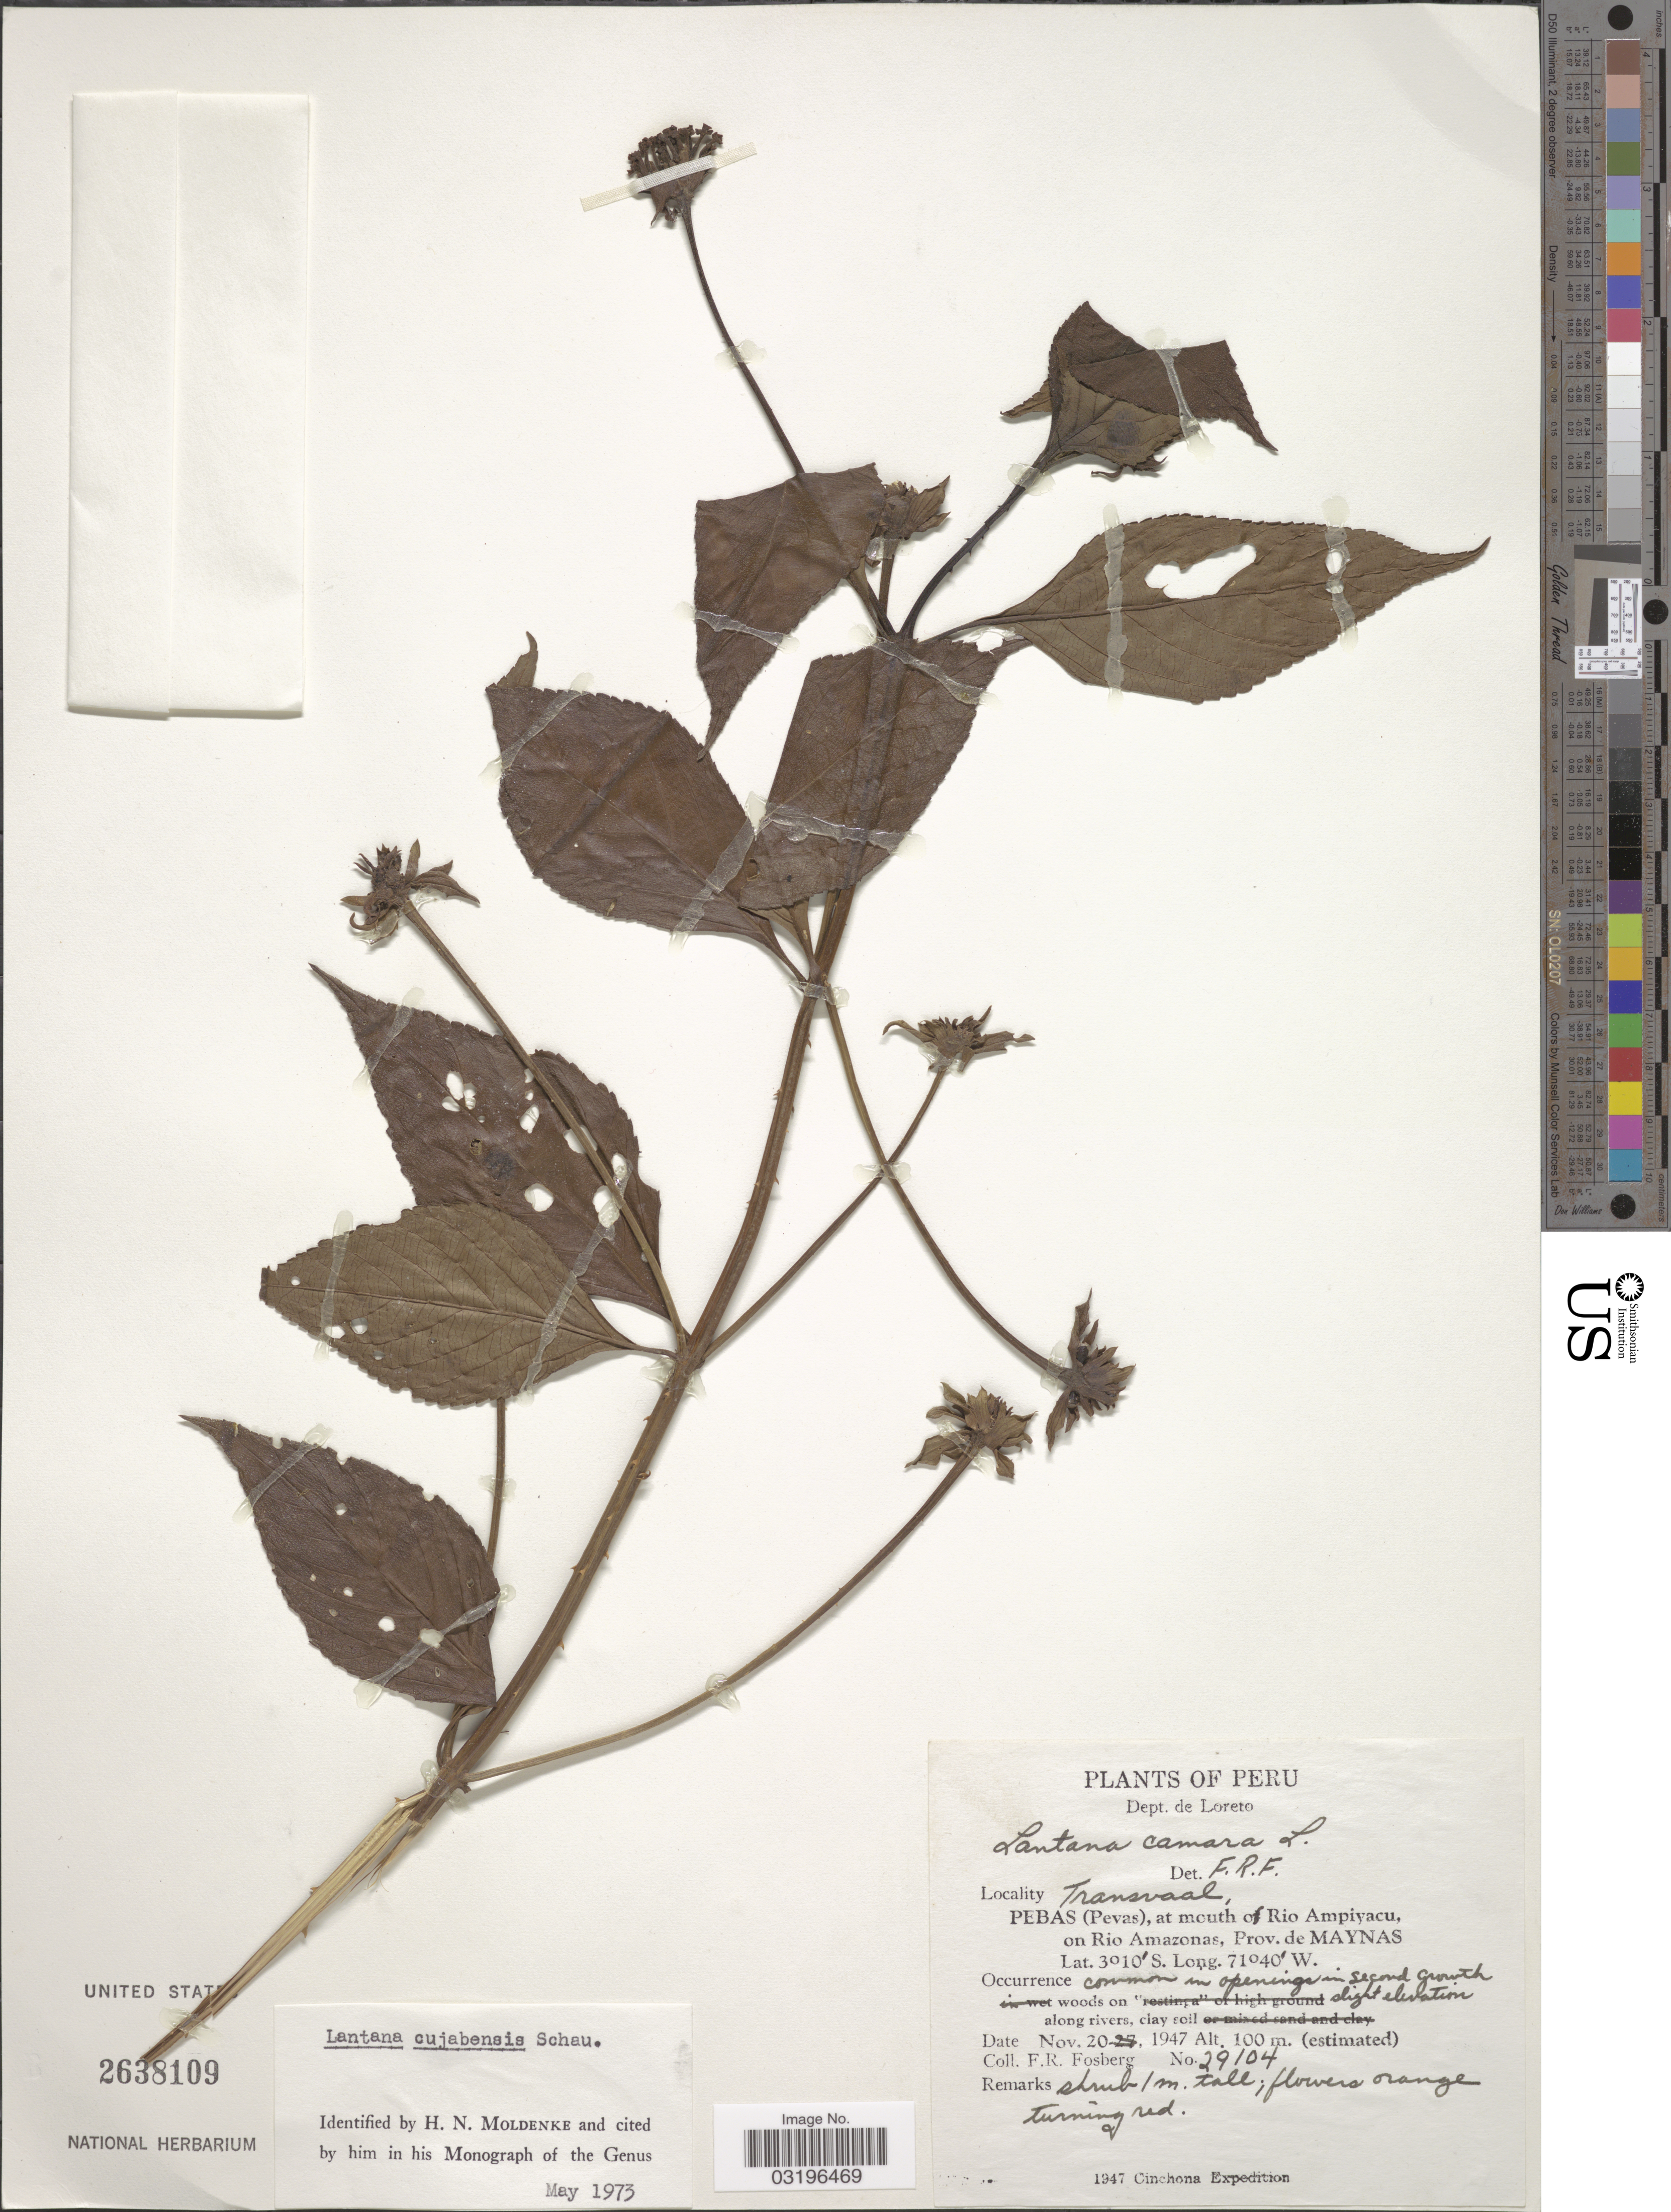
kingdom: Plantae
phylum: Tracheophyta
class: Magnoliopsida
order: Lamiales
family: Verbenaceae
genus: Lantana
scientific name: Lantana cujabensis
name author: Schau.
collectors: F. R. Fosberg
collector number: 29104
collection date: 1947-11-20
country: Peru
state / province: Loreto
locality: Dept. de Loreto, Transvaal, Pebas (Pevas), at mouth of Rio Ampiyacu, on Rio Amazonas, Prov. de Maynas.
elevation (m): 100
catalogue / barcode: US 2638109